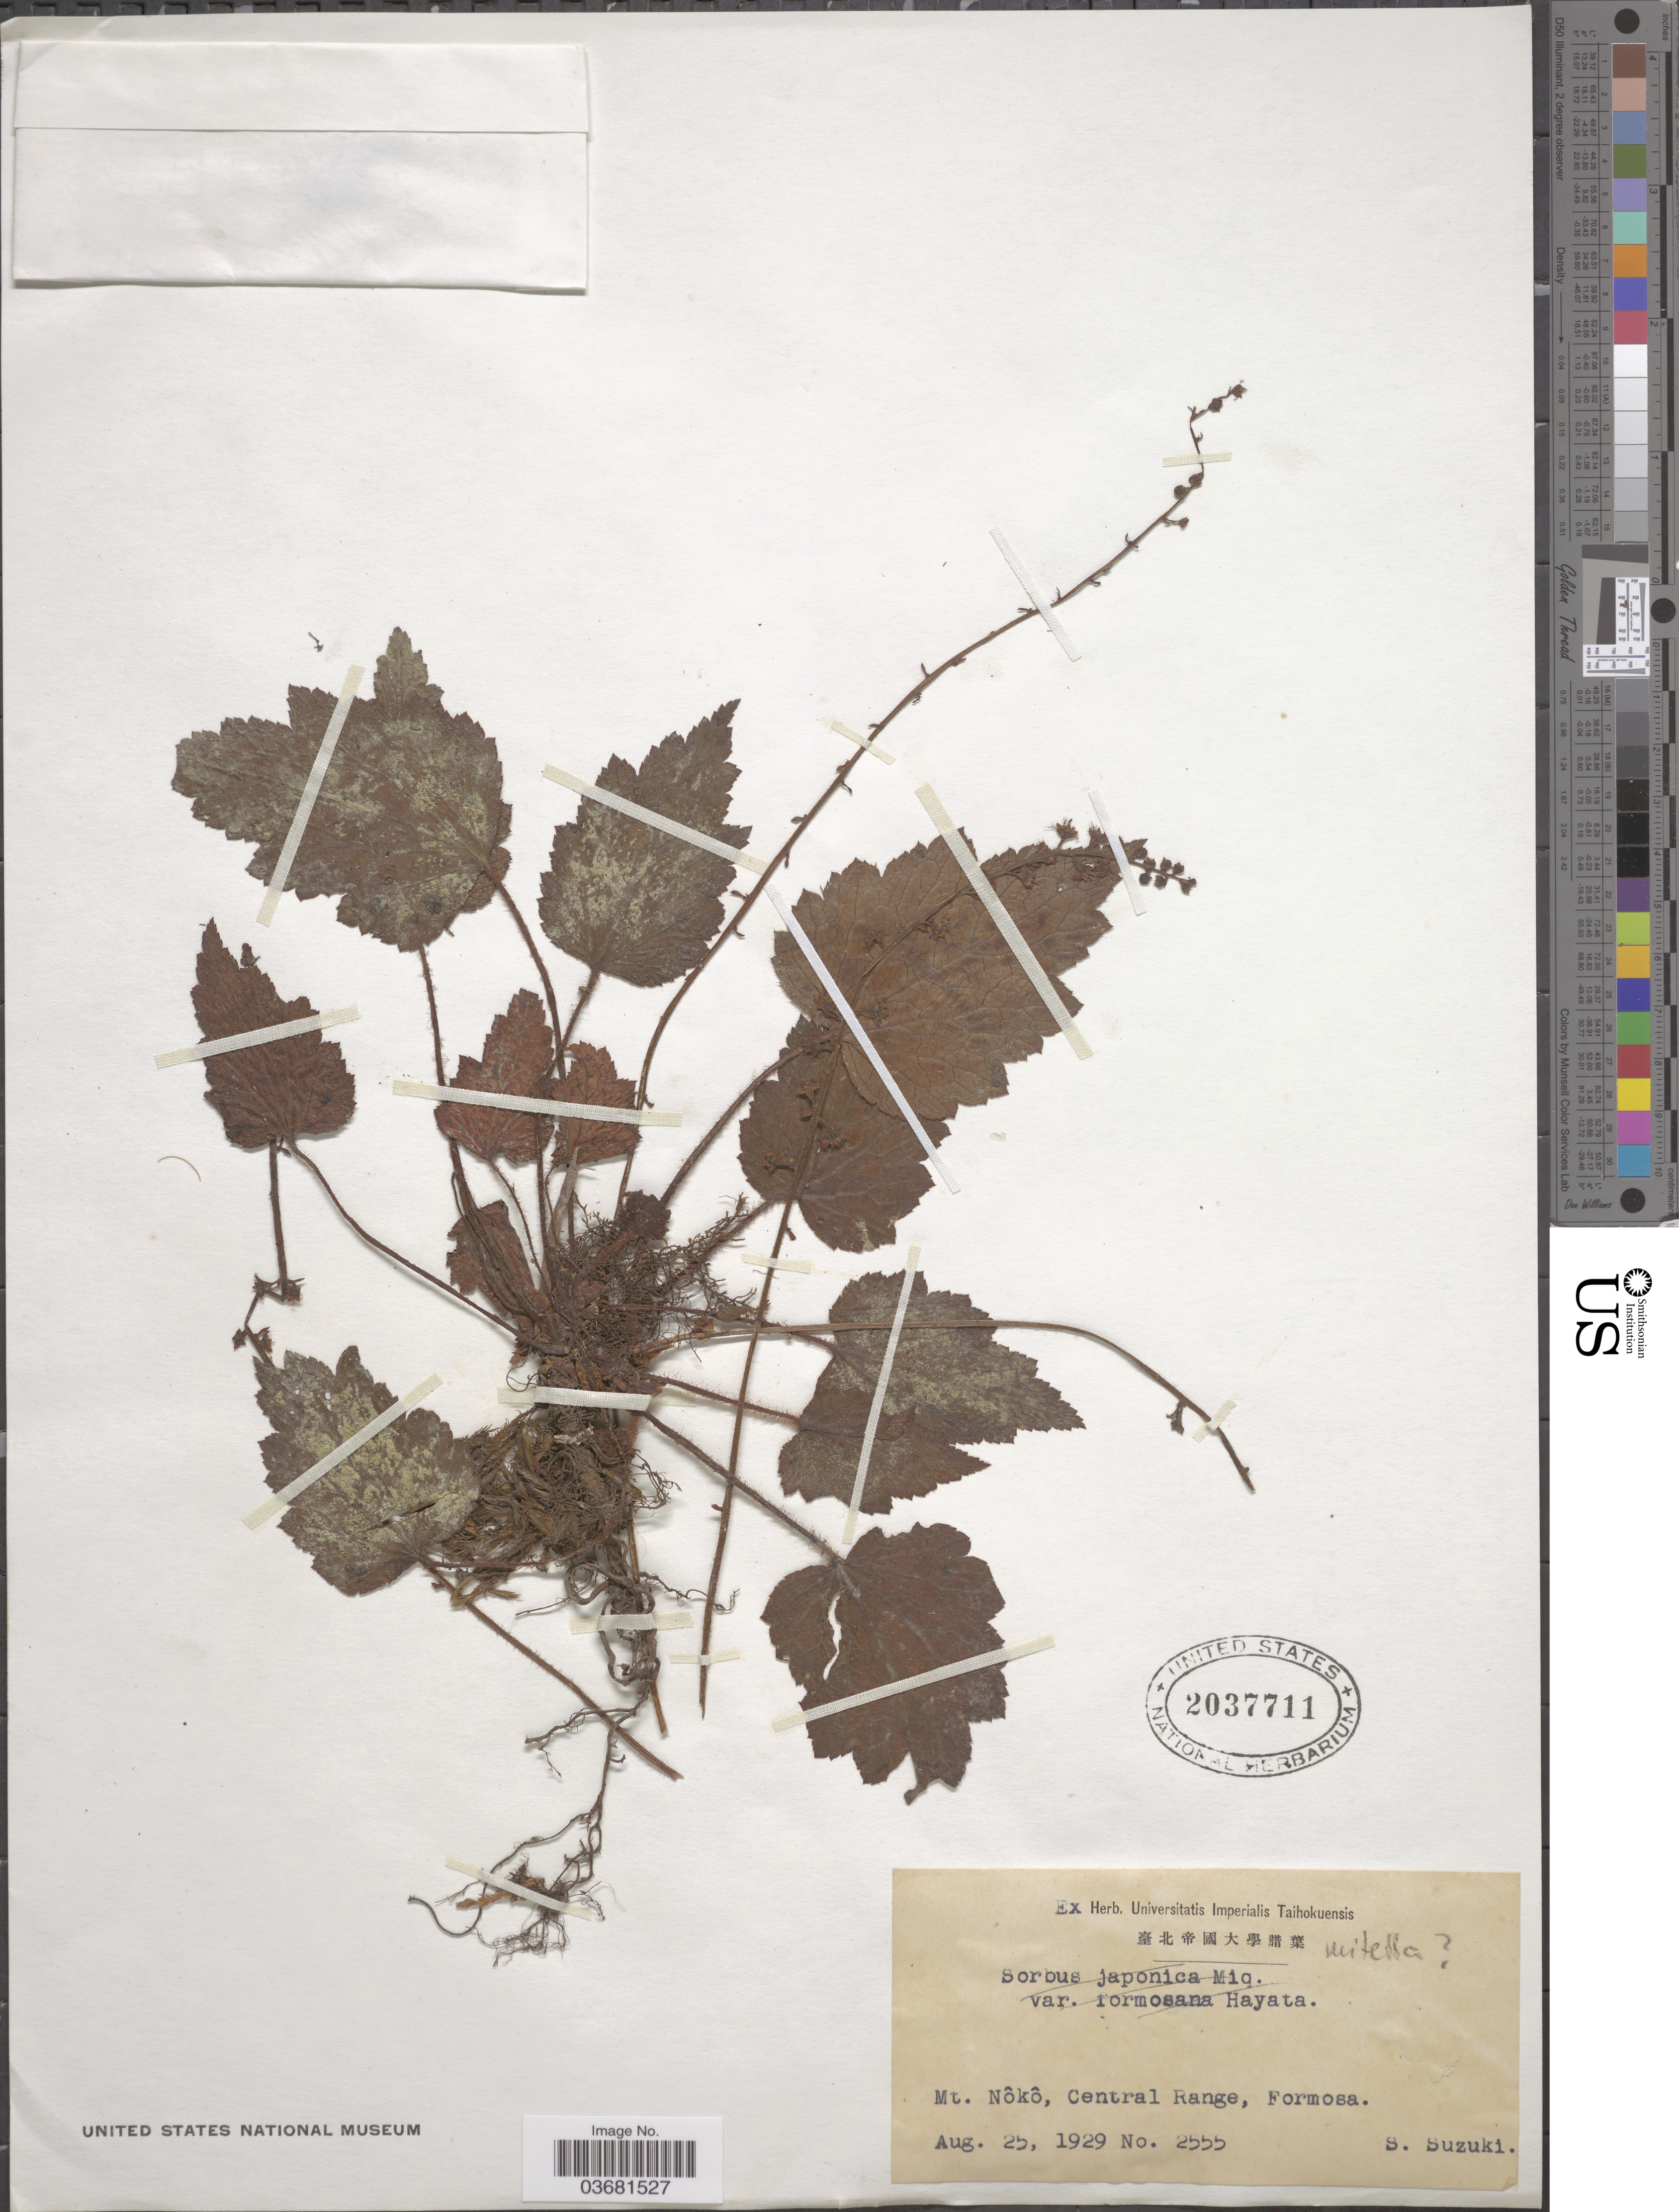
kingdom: Plantae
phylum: Tracheophyta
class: Magnoliopsida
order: Saxifragales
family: Saxifragaceae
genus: Mitella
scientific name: Mitella japonica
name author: Maxim.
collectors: S. Suzuki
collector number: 2555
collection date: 1929-08-25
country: Japan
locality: Mt. Nôkô, Central Range, Formosa.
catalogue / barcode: US 2037711